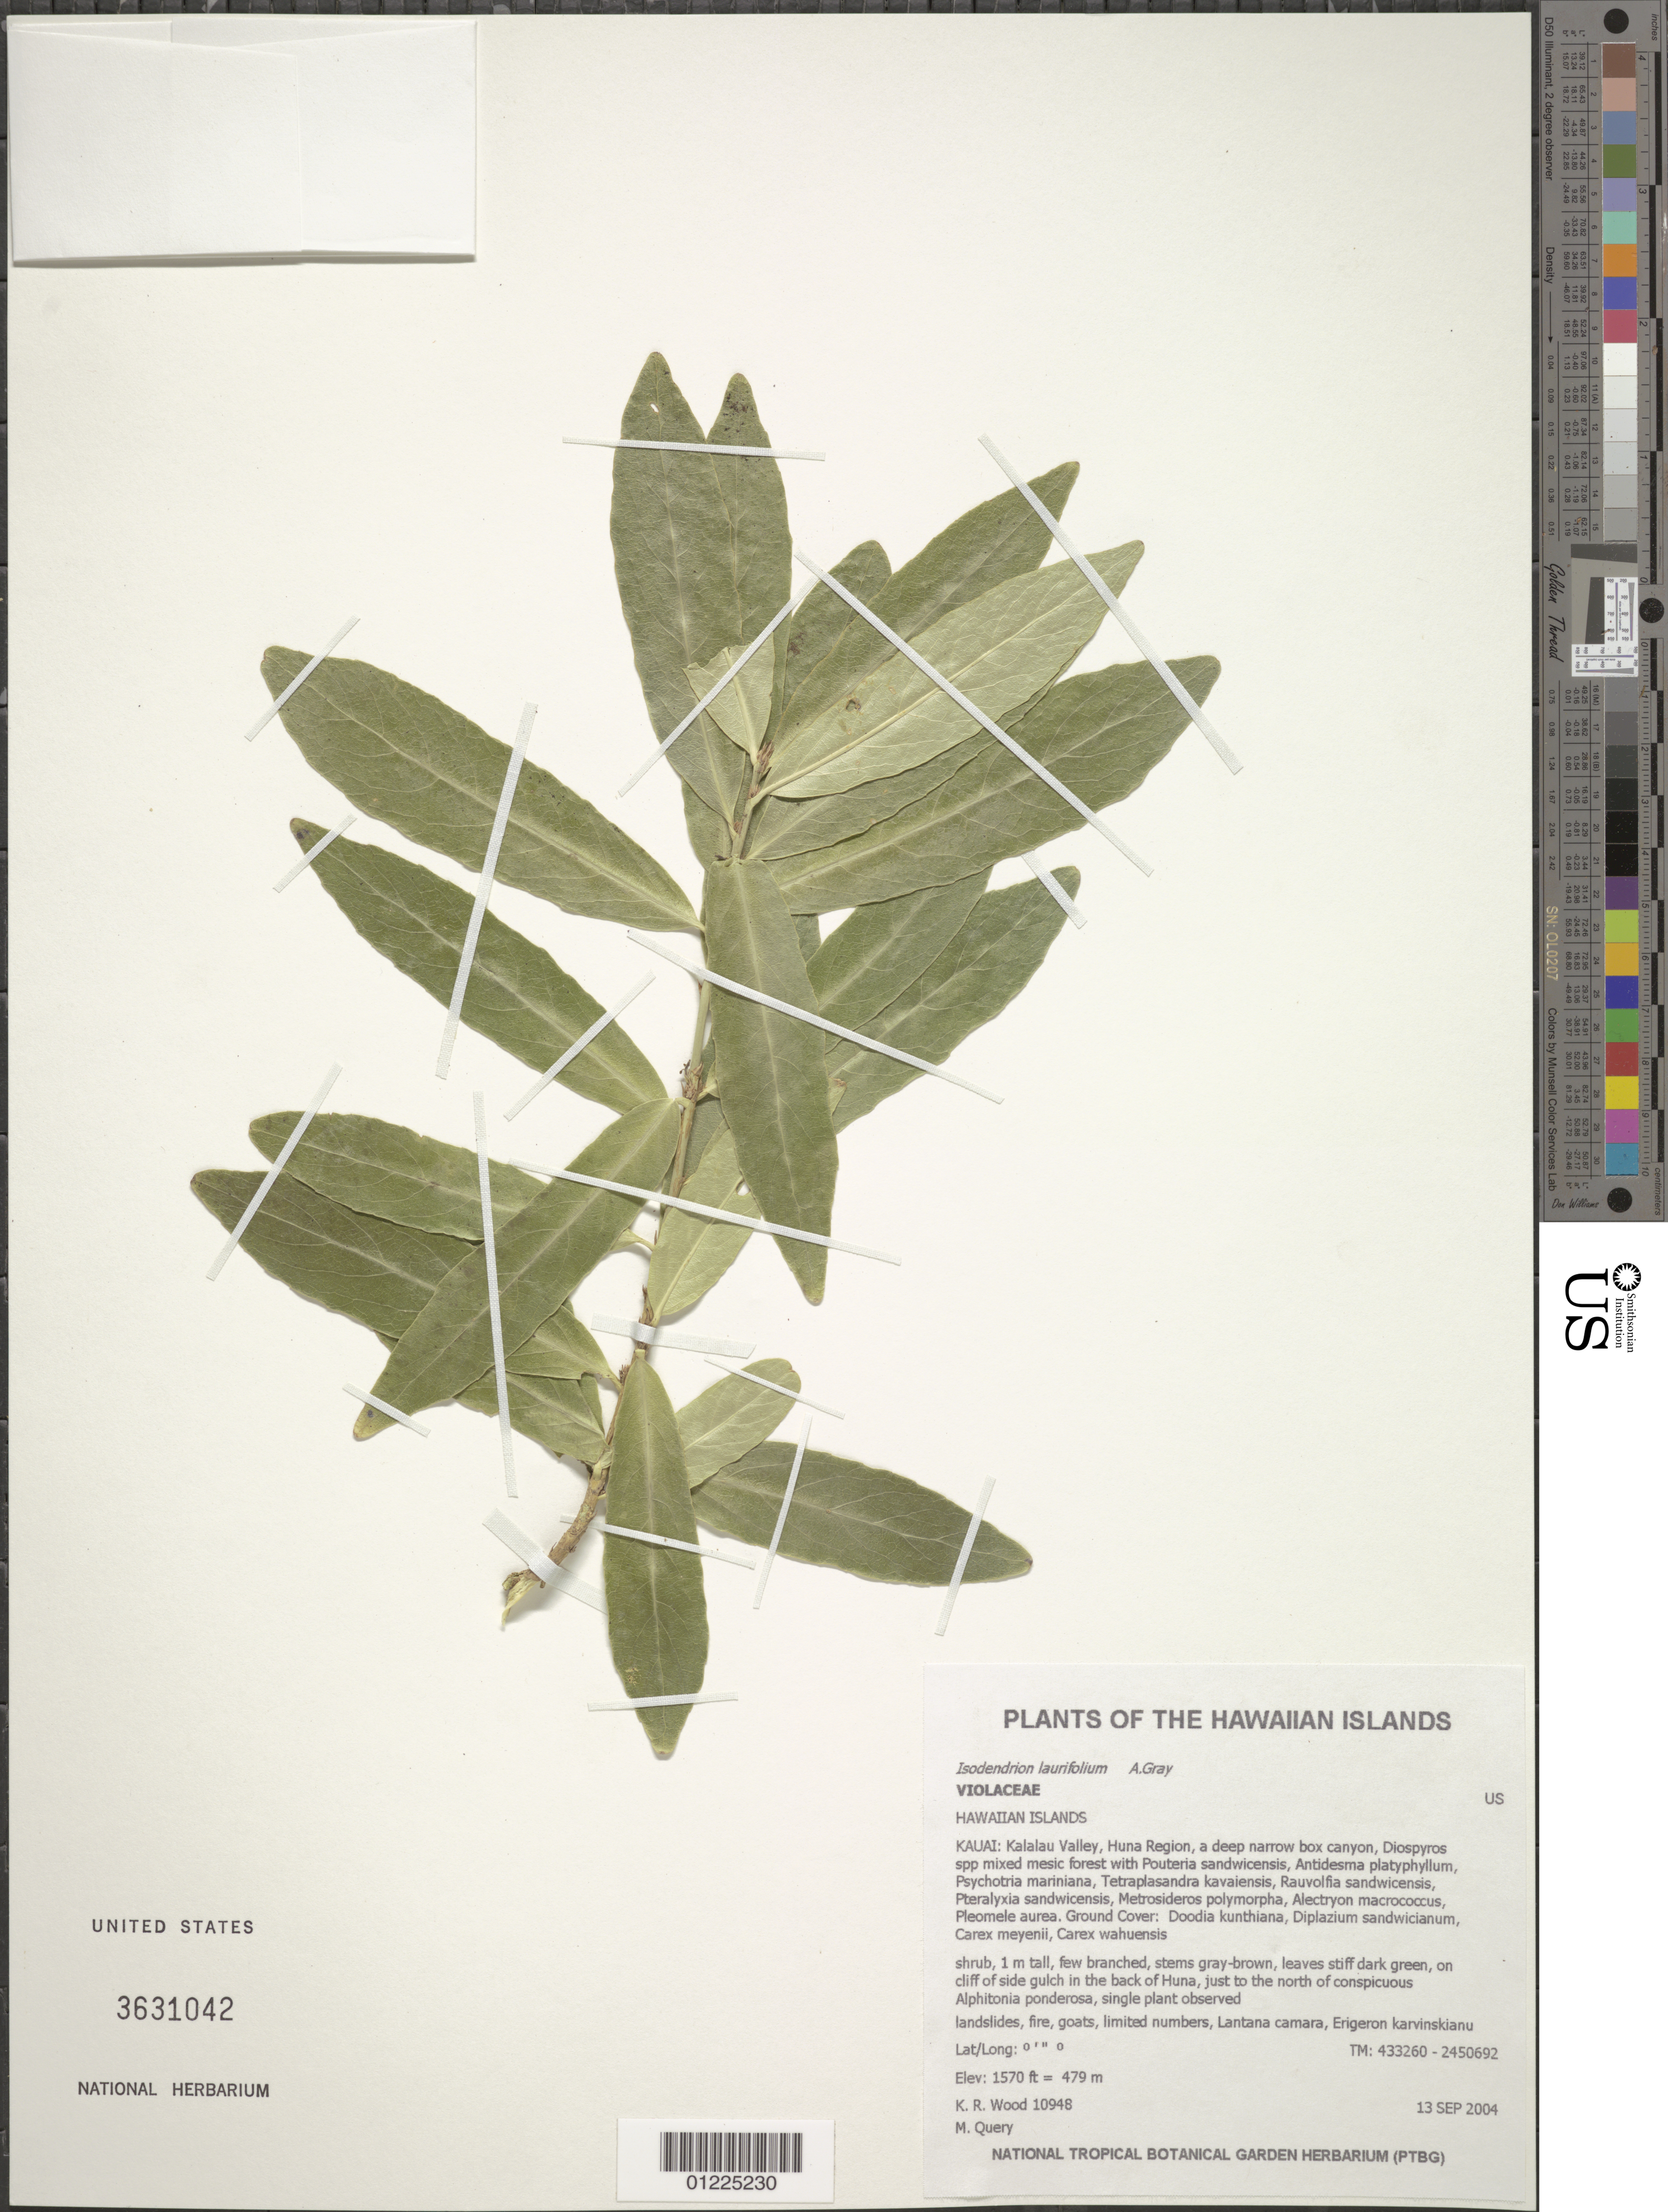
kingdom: Plantae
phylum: Tracheophyta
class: Magnoliopsida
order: Malpighiales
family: Violaceae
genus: Isodendrion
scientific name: Isodendrion laurifolium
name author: A. Gray in Wilkes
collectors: K. R. Wood & M. Query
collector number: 10948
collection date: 2004-09-13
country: United States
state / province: Hawaii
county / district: Kaui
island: Kaua'i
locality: Kalalau Valley, Huna region, a deep, narrow box canyon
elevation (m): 479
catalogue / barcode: US 3631042